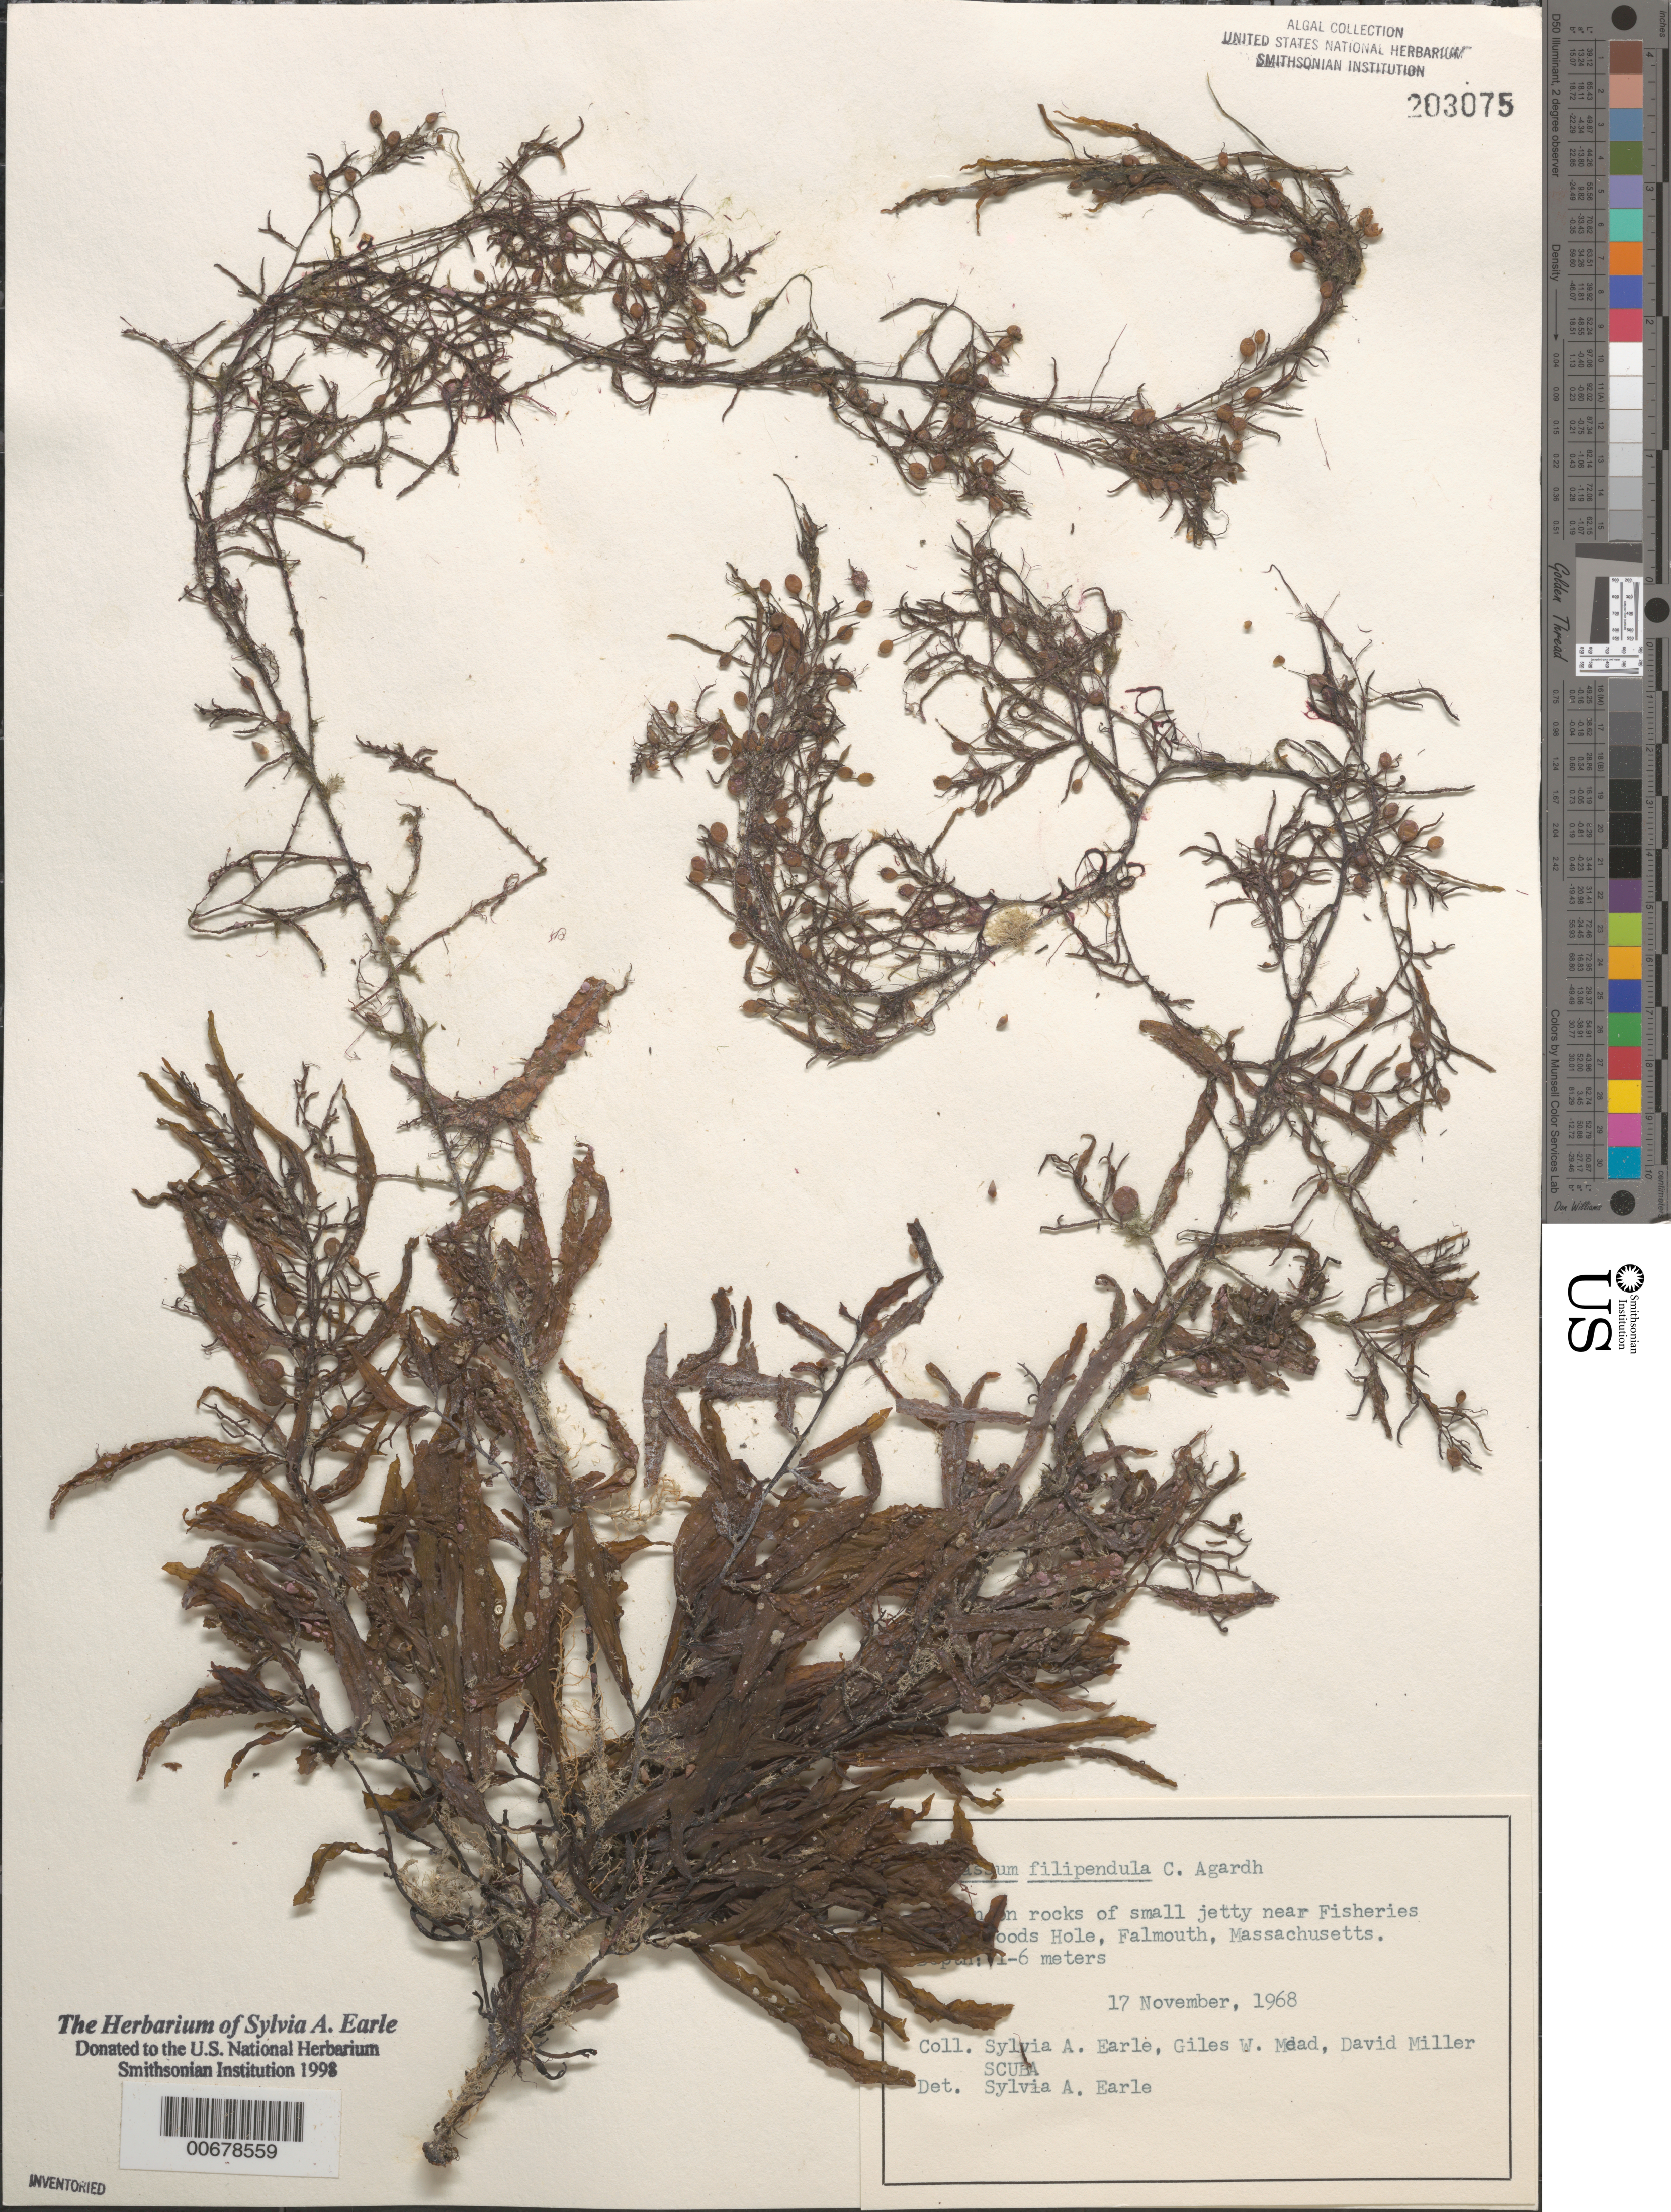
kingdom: Chromista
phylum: Ochrophyta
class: Phaeophyceae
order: Fucales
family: Sargassaceae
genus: Sargassum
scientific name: Sargassum filipendula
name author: C. Agardh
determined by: Earle, S. A.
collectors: S. A. Earle, G. W. Mead & D. Miller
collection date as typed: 17 Nov 1968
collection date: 1968-11-17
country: United States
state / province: Massachusetts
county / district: Barnstable County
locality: Woods Hole, jetty near Fisheries pier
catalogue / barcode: US 203075